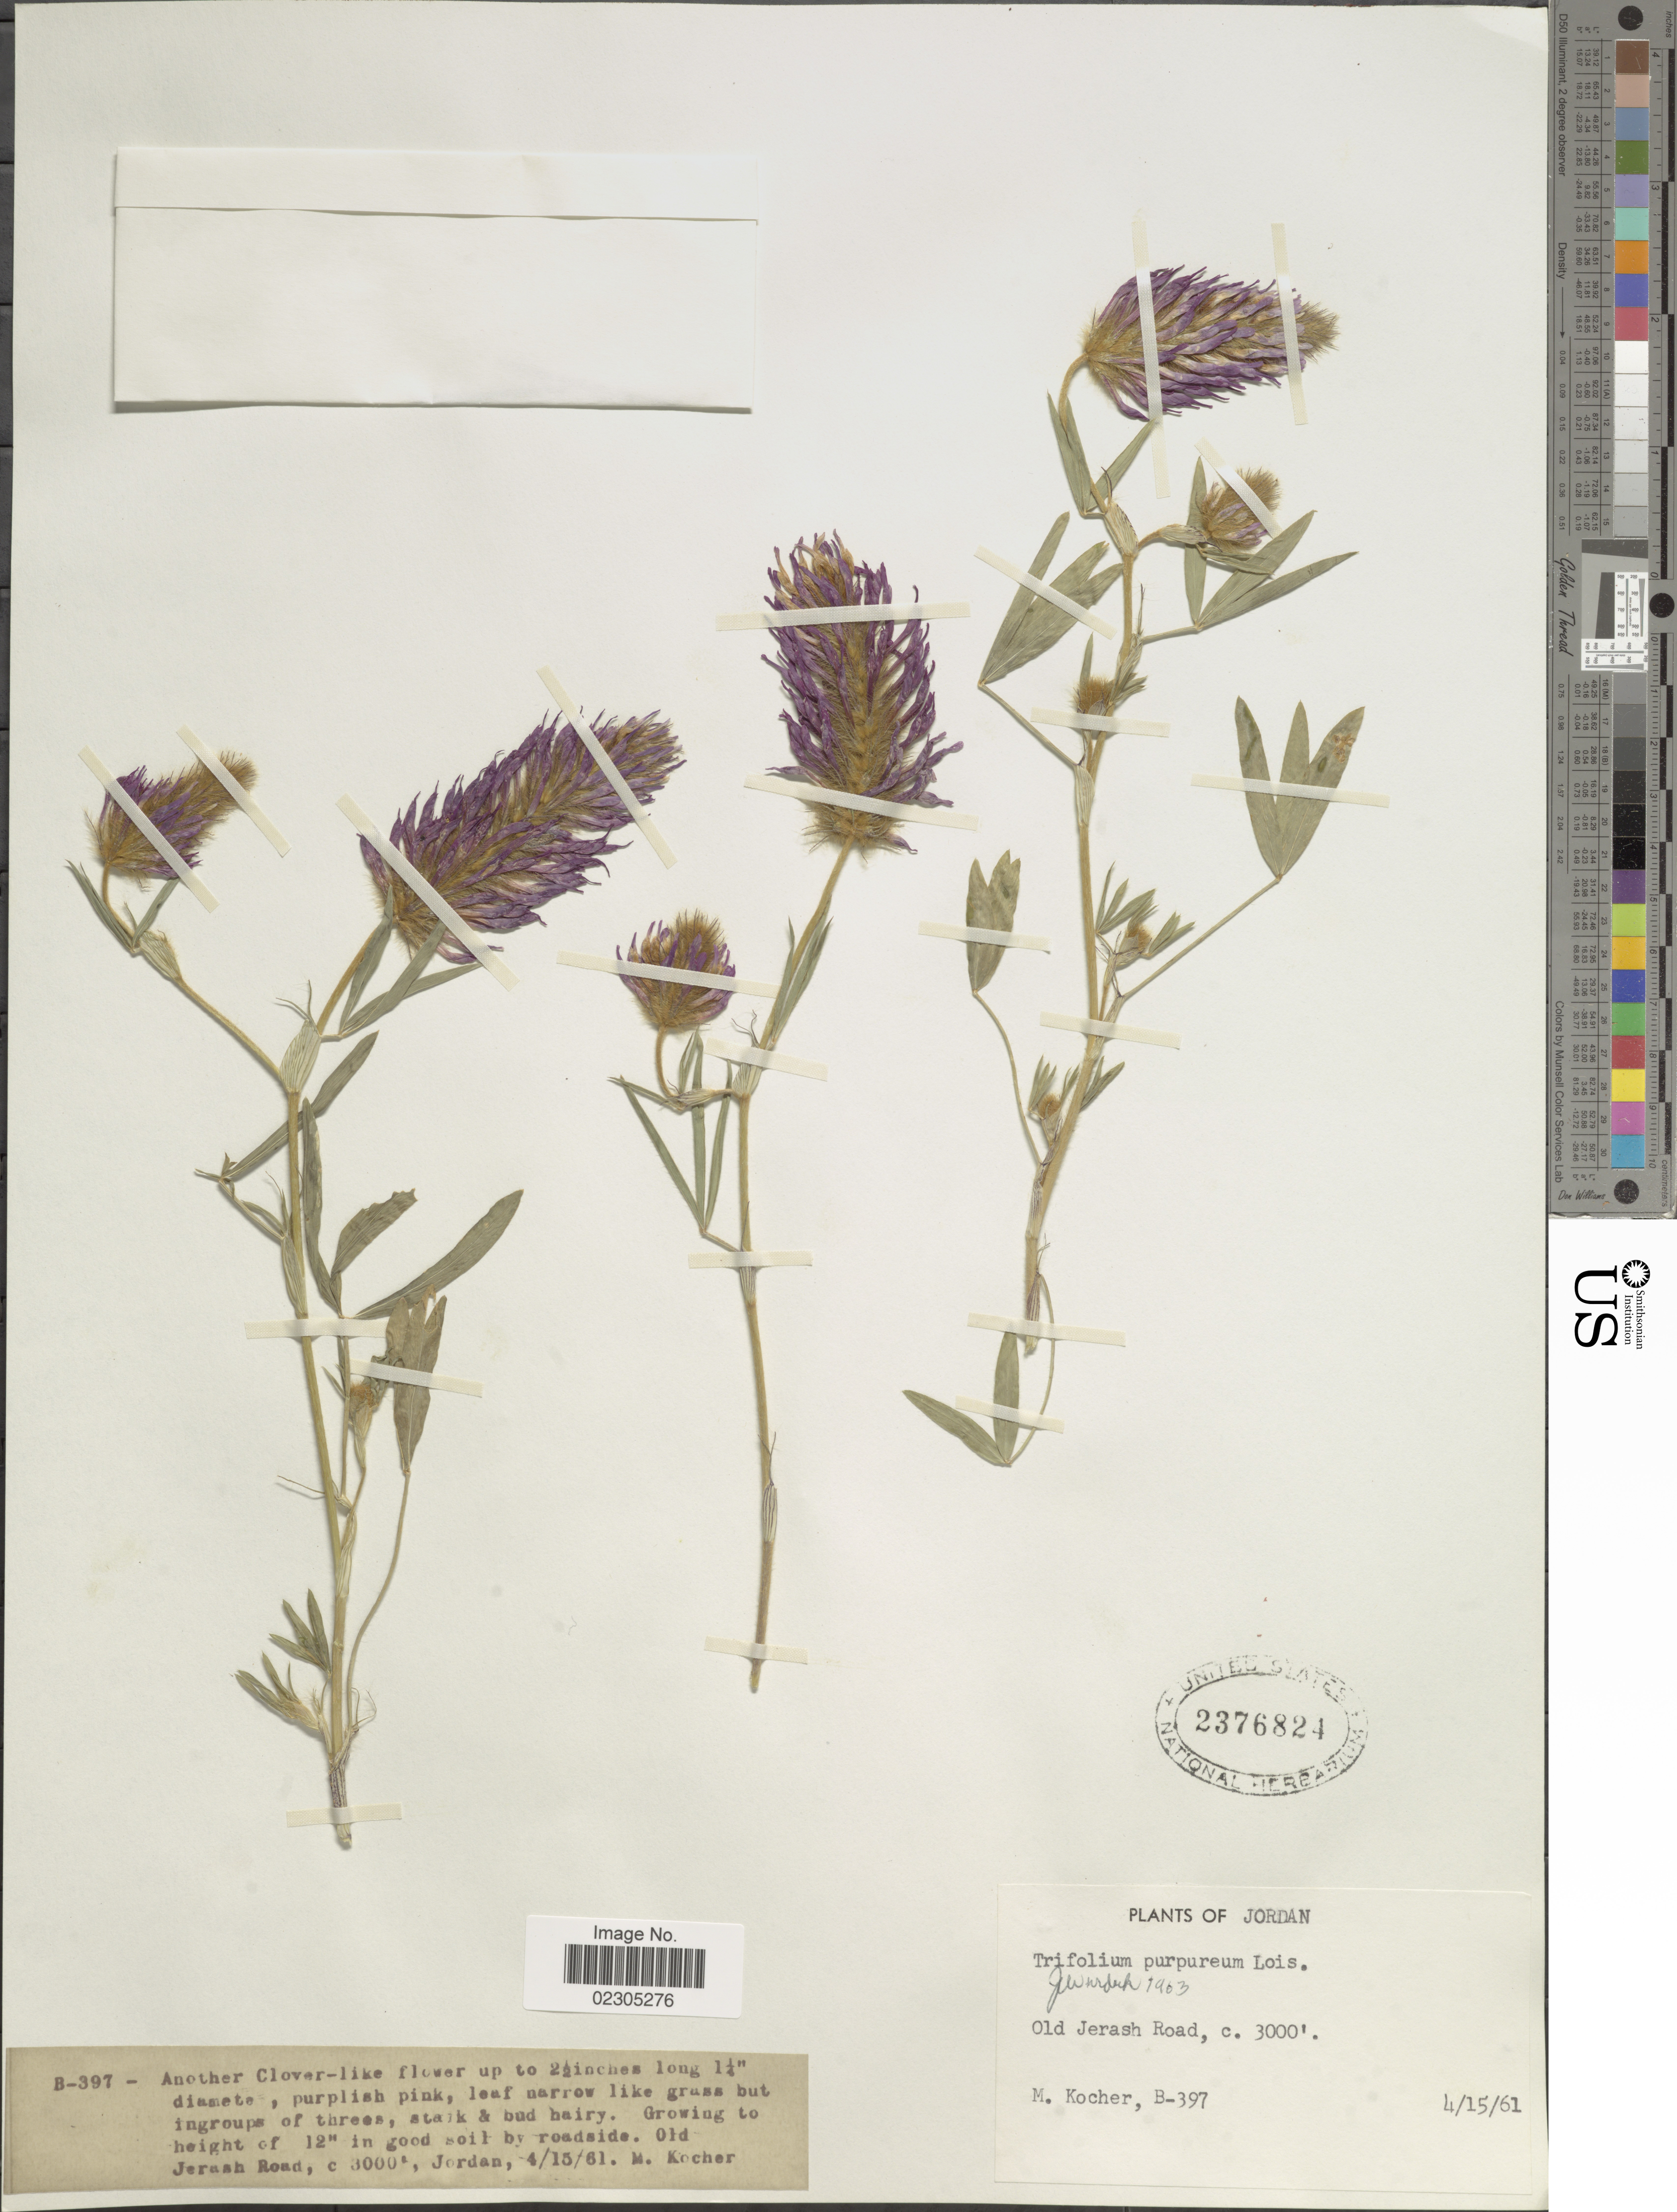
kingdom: Plantae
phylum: Tracheophyta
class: Magnoliopsida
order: Fabales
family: Fabaceae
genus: Trifolium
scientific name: Trifolium purpureum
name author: Loisel.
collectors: M. Kocher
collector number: B-397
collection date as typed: Transcribed d/m/y: 15/4/61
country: Jordan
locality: Pls Jerash Road.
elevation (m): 914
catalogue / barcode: US 2376824